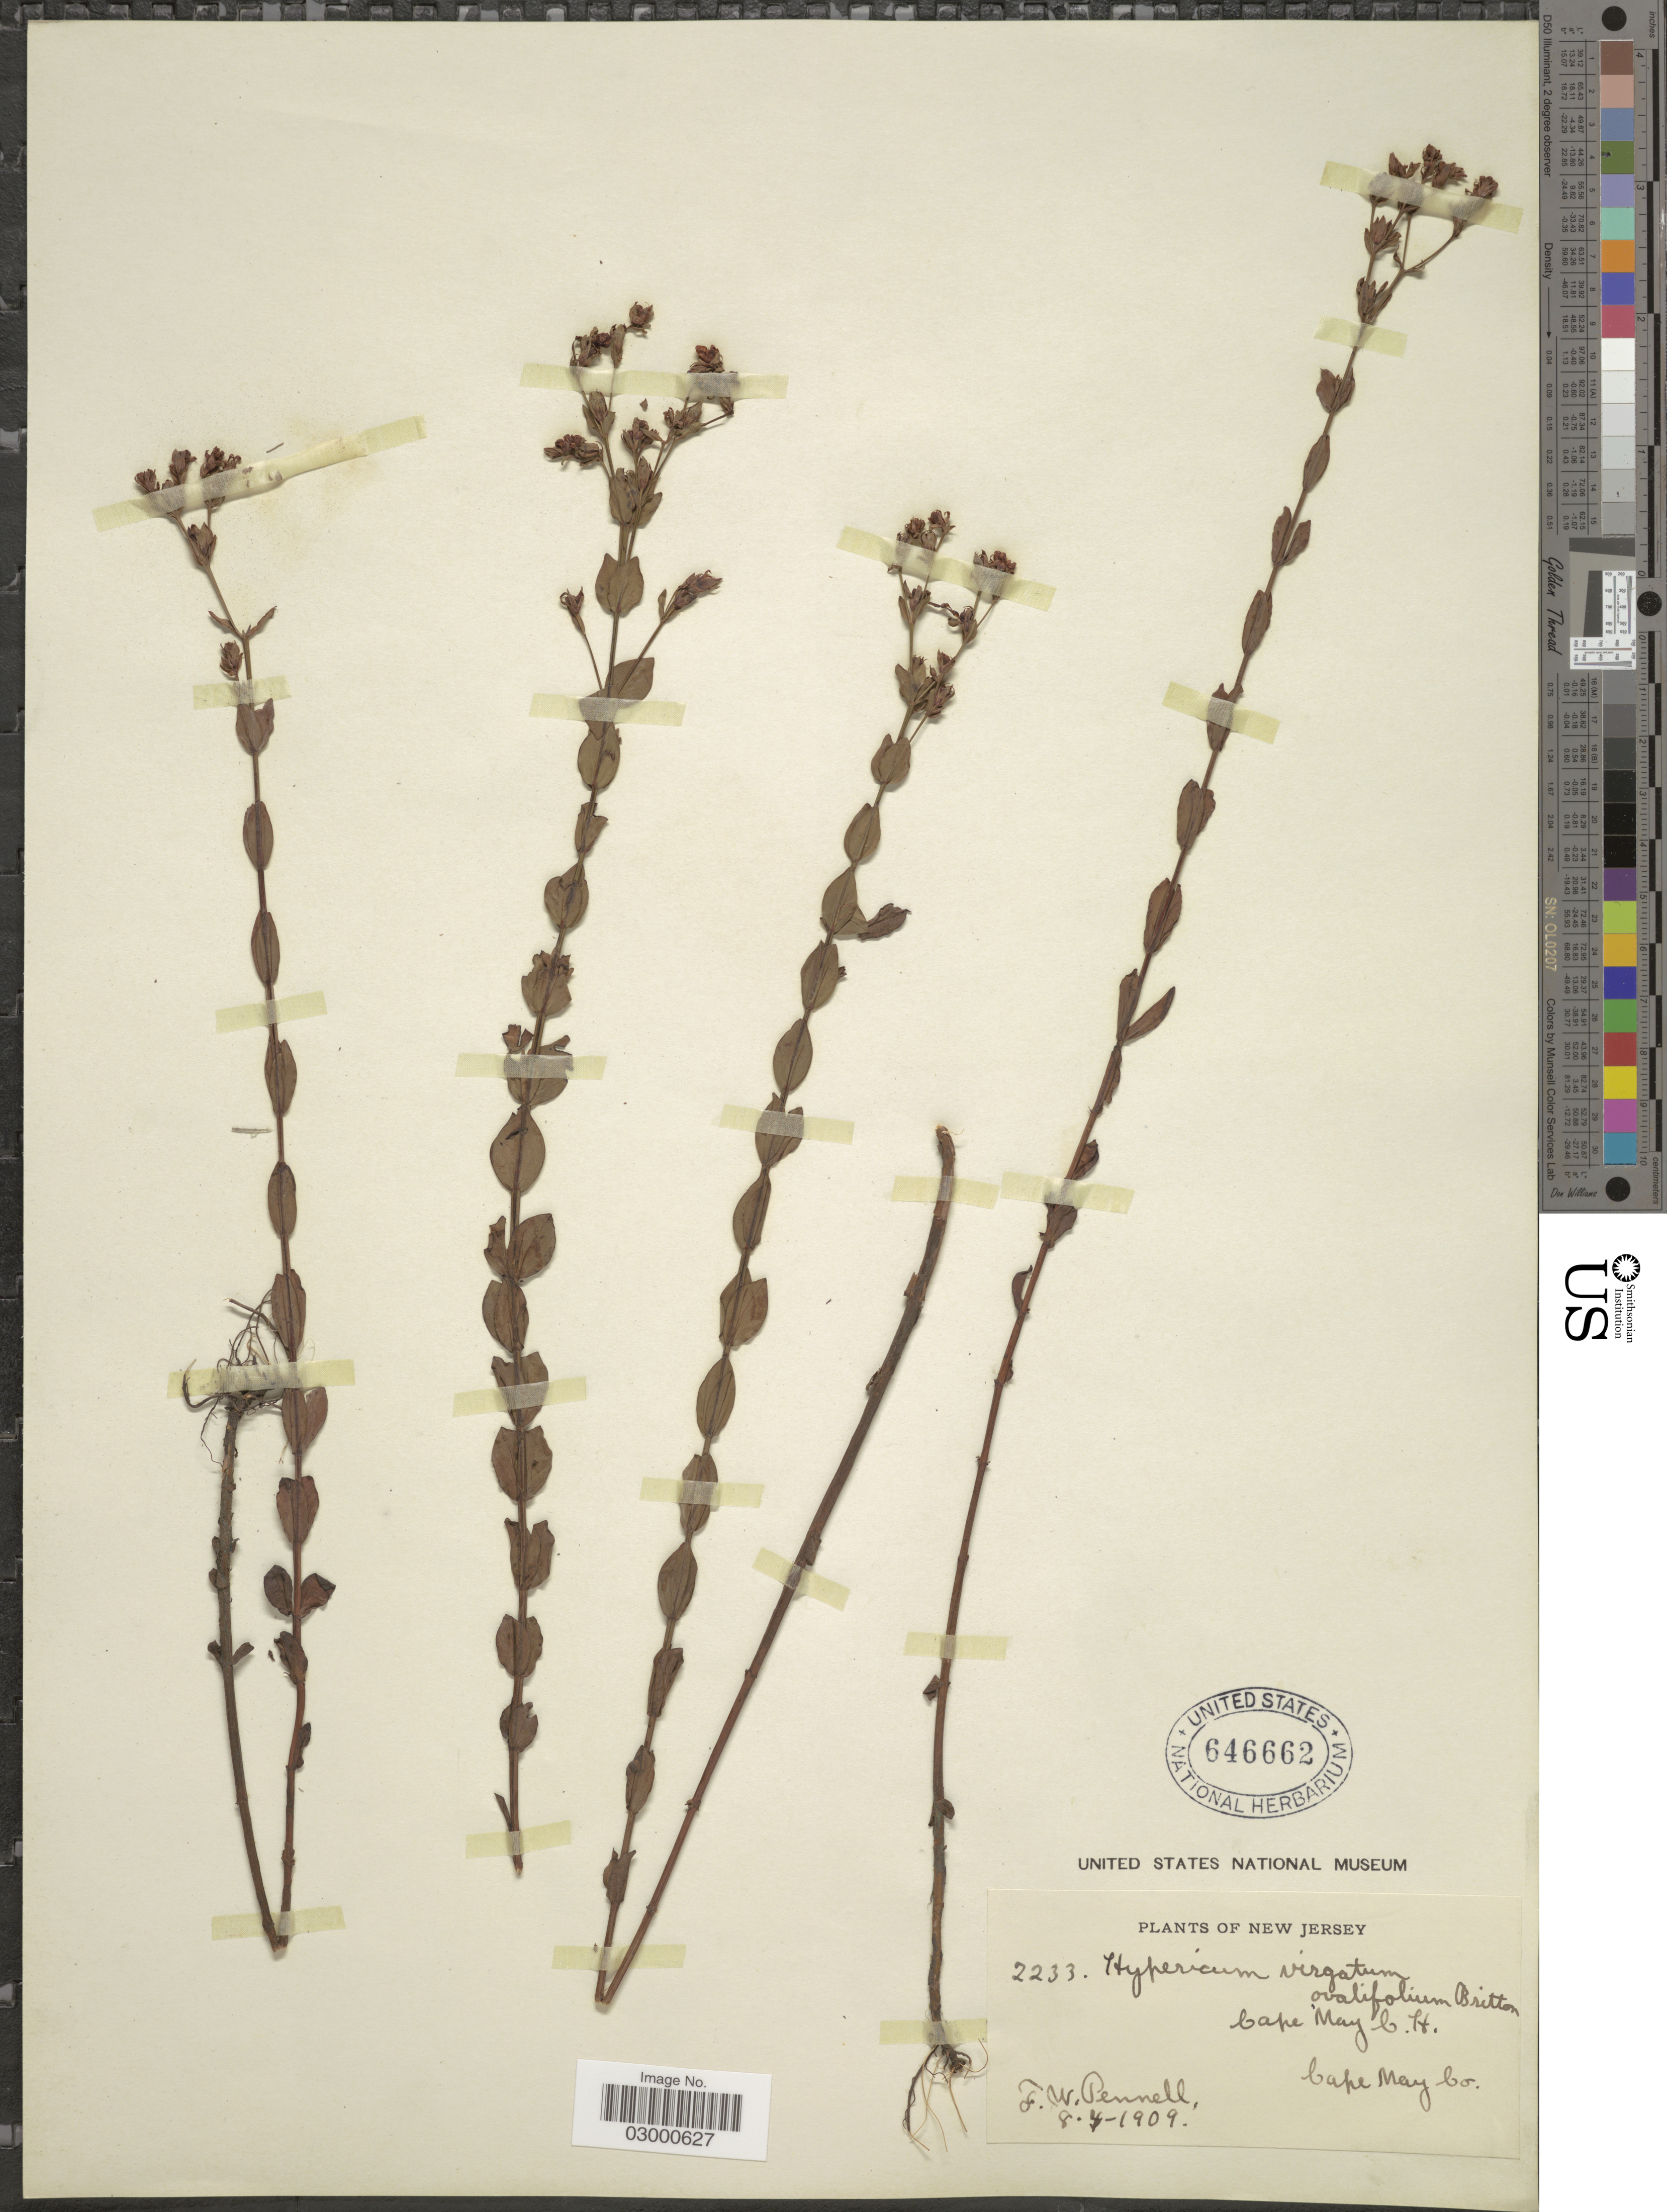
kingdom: Plantae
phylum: Tracheophyta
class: Magnoliopsida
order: Malpighiales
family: Hypericaceae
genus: Hypericum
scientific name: Hypericum denticulatum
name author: Walter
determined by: Strong, M. T., (US), Smithsonian Institution - National Museum of Natural History (UNITED STATES)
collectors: F. W. Pennell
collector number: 2233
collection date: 1909-04-08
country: United States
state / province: New Jersey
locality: Cape May, C. Pt., Cape May Co.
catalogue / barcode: US 646664